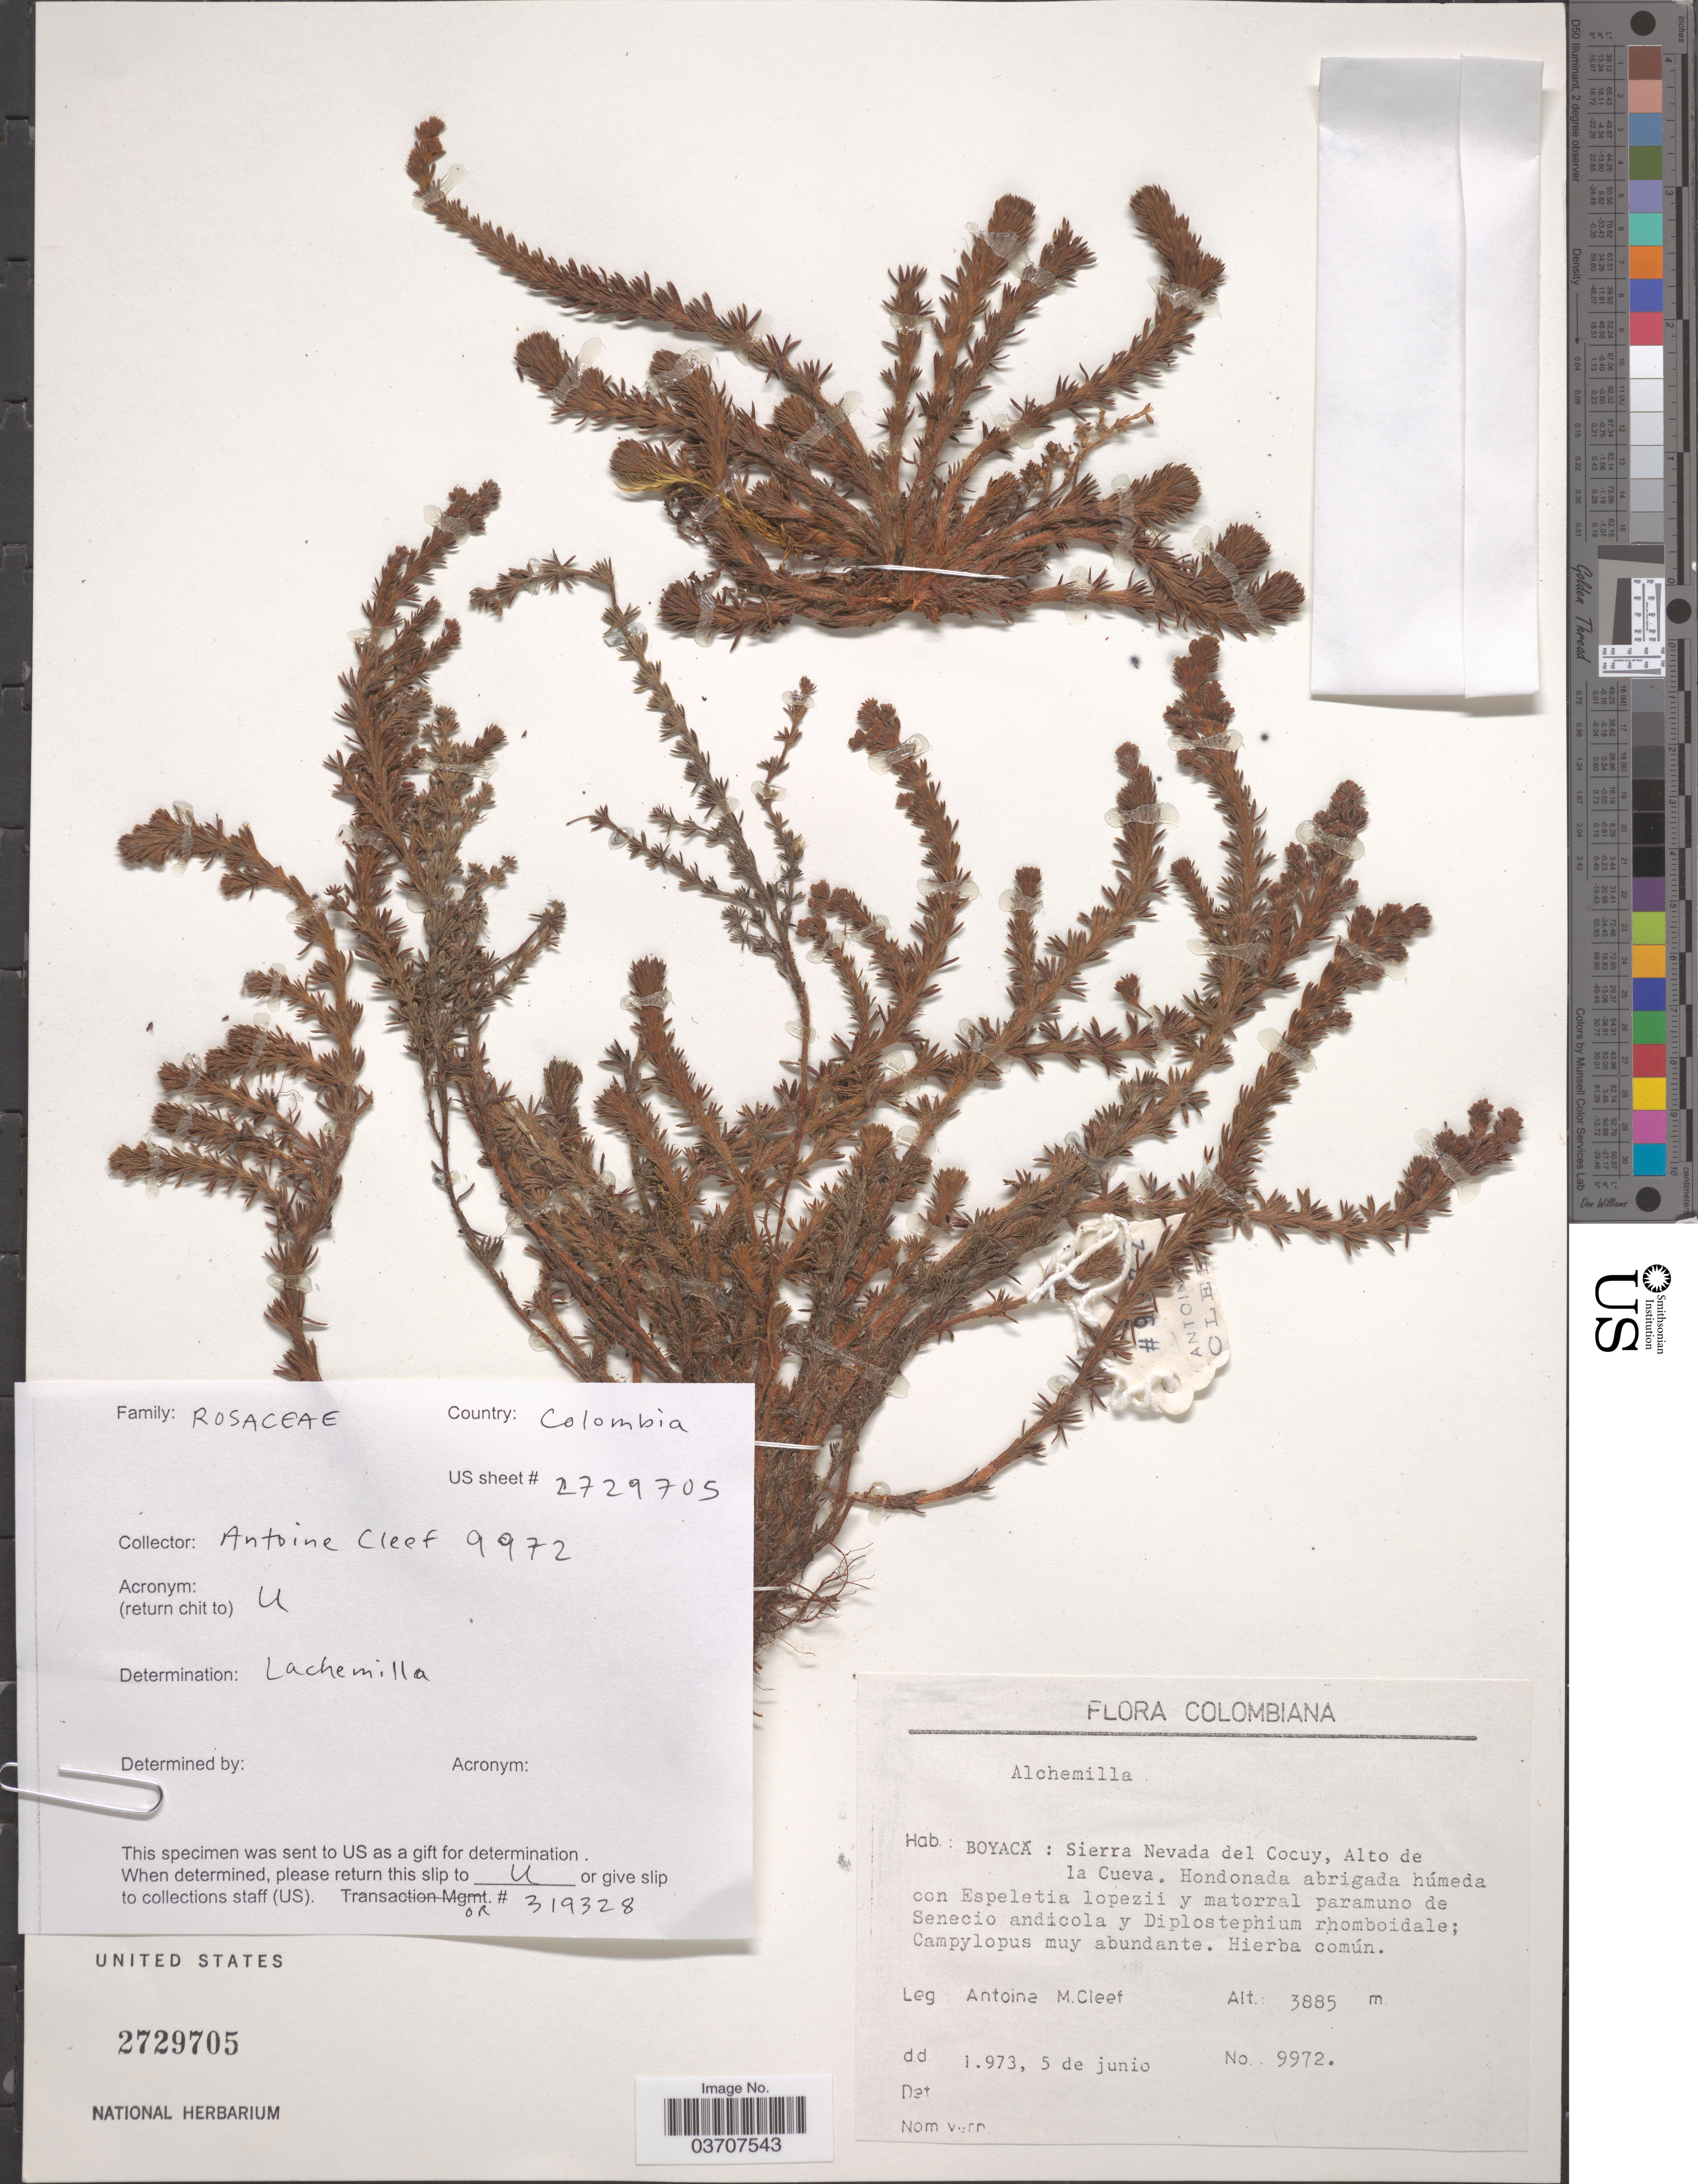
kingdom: Plantae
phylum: Tracheophyta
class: Magnoliopsida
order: Rosales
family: Rosaceae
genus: Alchemilla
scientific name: Alchemilla hispidula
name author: L.M. Perry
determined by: Dorr, L. J., (BOT), Smithsonian Institution - National Museum of Natural History (UNITED STATES)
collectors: A. M. Cleef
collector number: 9972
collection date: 1973-06-05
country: Colombia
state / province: Boyacá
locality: Sierra Nevada del Cocuy, Alto de la Cueva.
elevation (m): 3885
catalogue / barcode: US 2729705